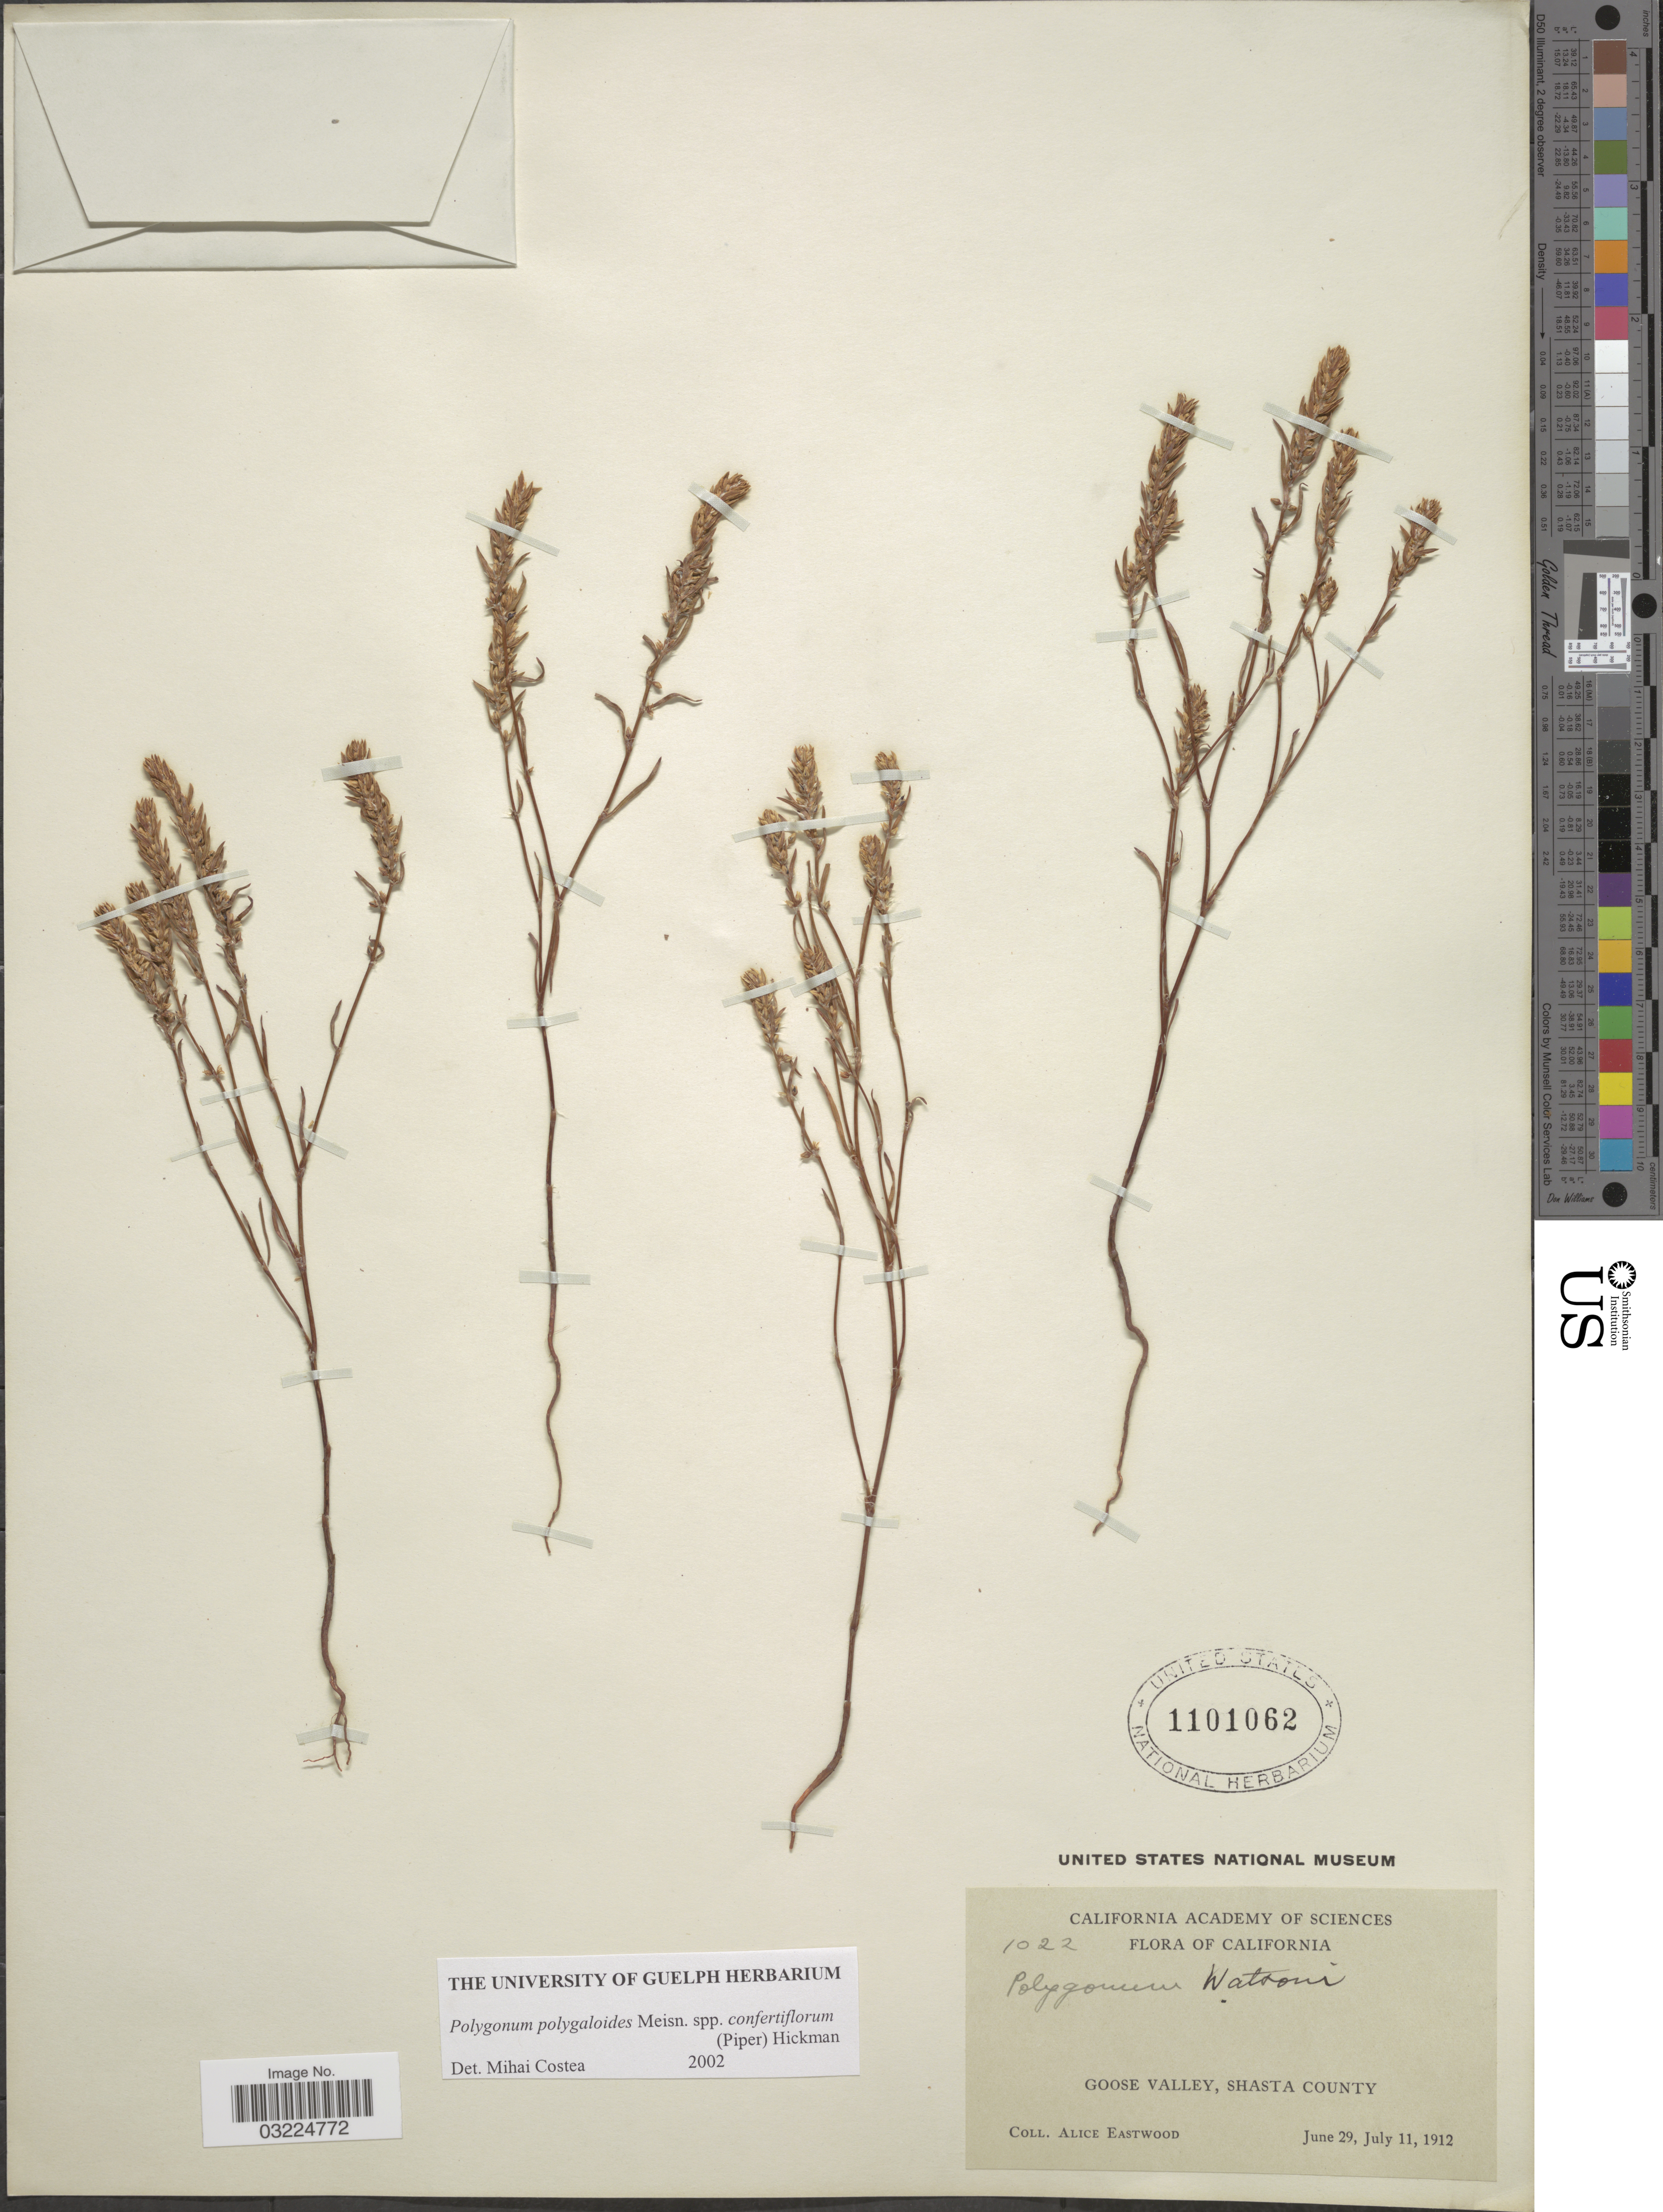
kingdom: Plantae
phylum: Tracheophyta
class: Magnoliopsida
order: Caryophyllales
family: Polygonaceae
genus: Polygonum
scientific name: Polygonum polygaloides subsp. confertiflorum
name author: (Nutt. ex Piper) Hickman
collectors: A. Eastwood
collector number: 1022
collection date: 1912-06-29/1912-07-11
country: United States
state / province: California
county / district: Shasta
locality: Goose Valley, Shasta County.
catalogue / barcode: US 1101062